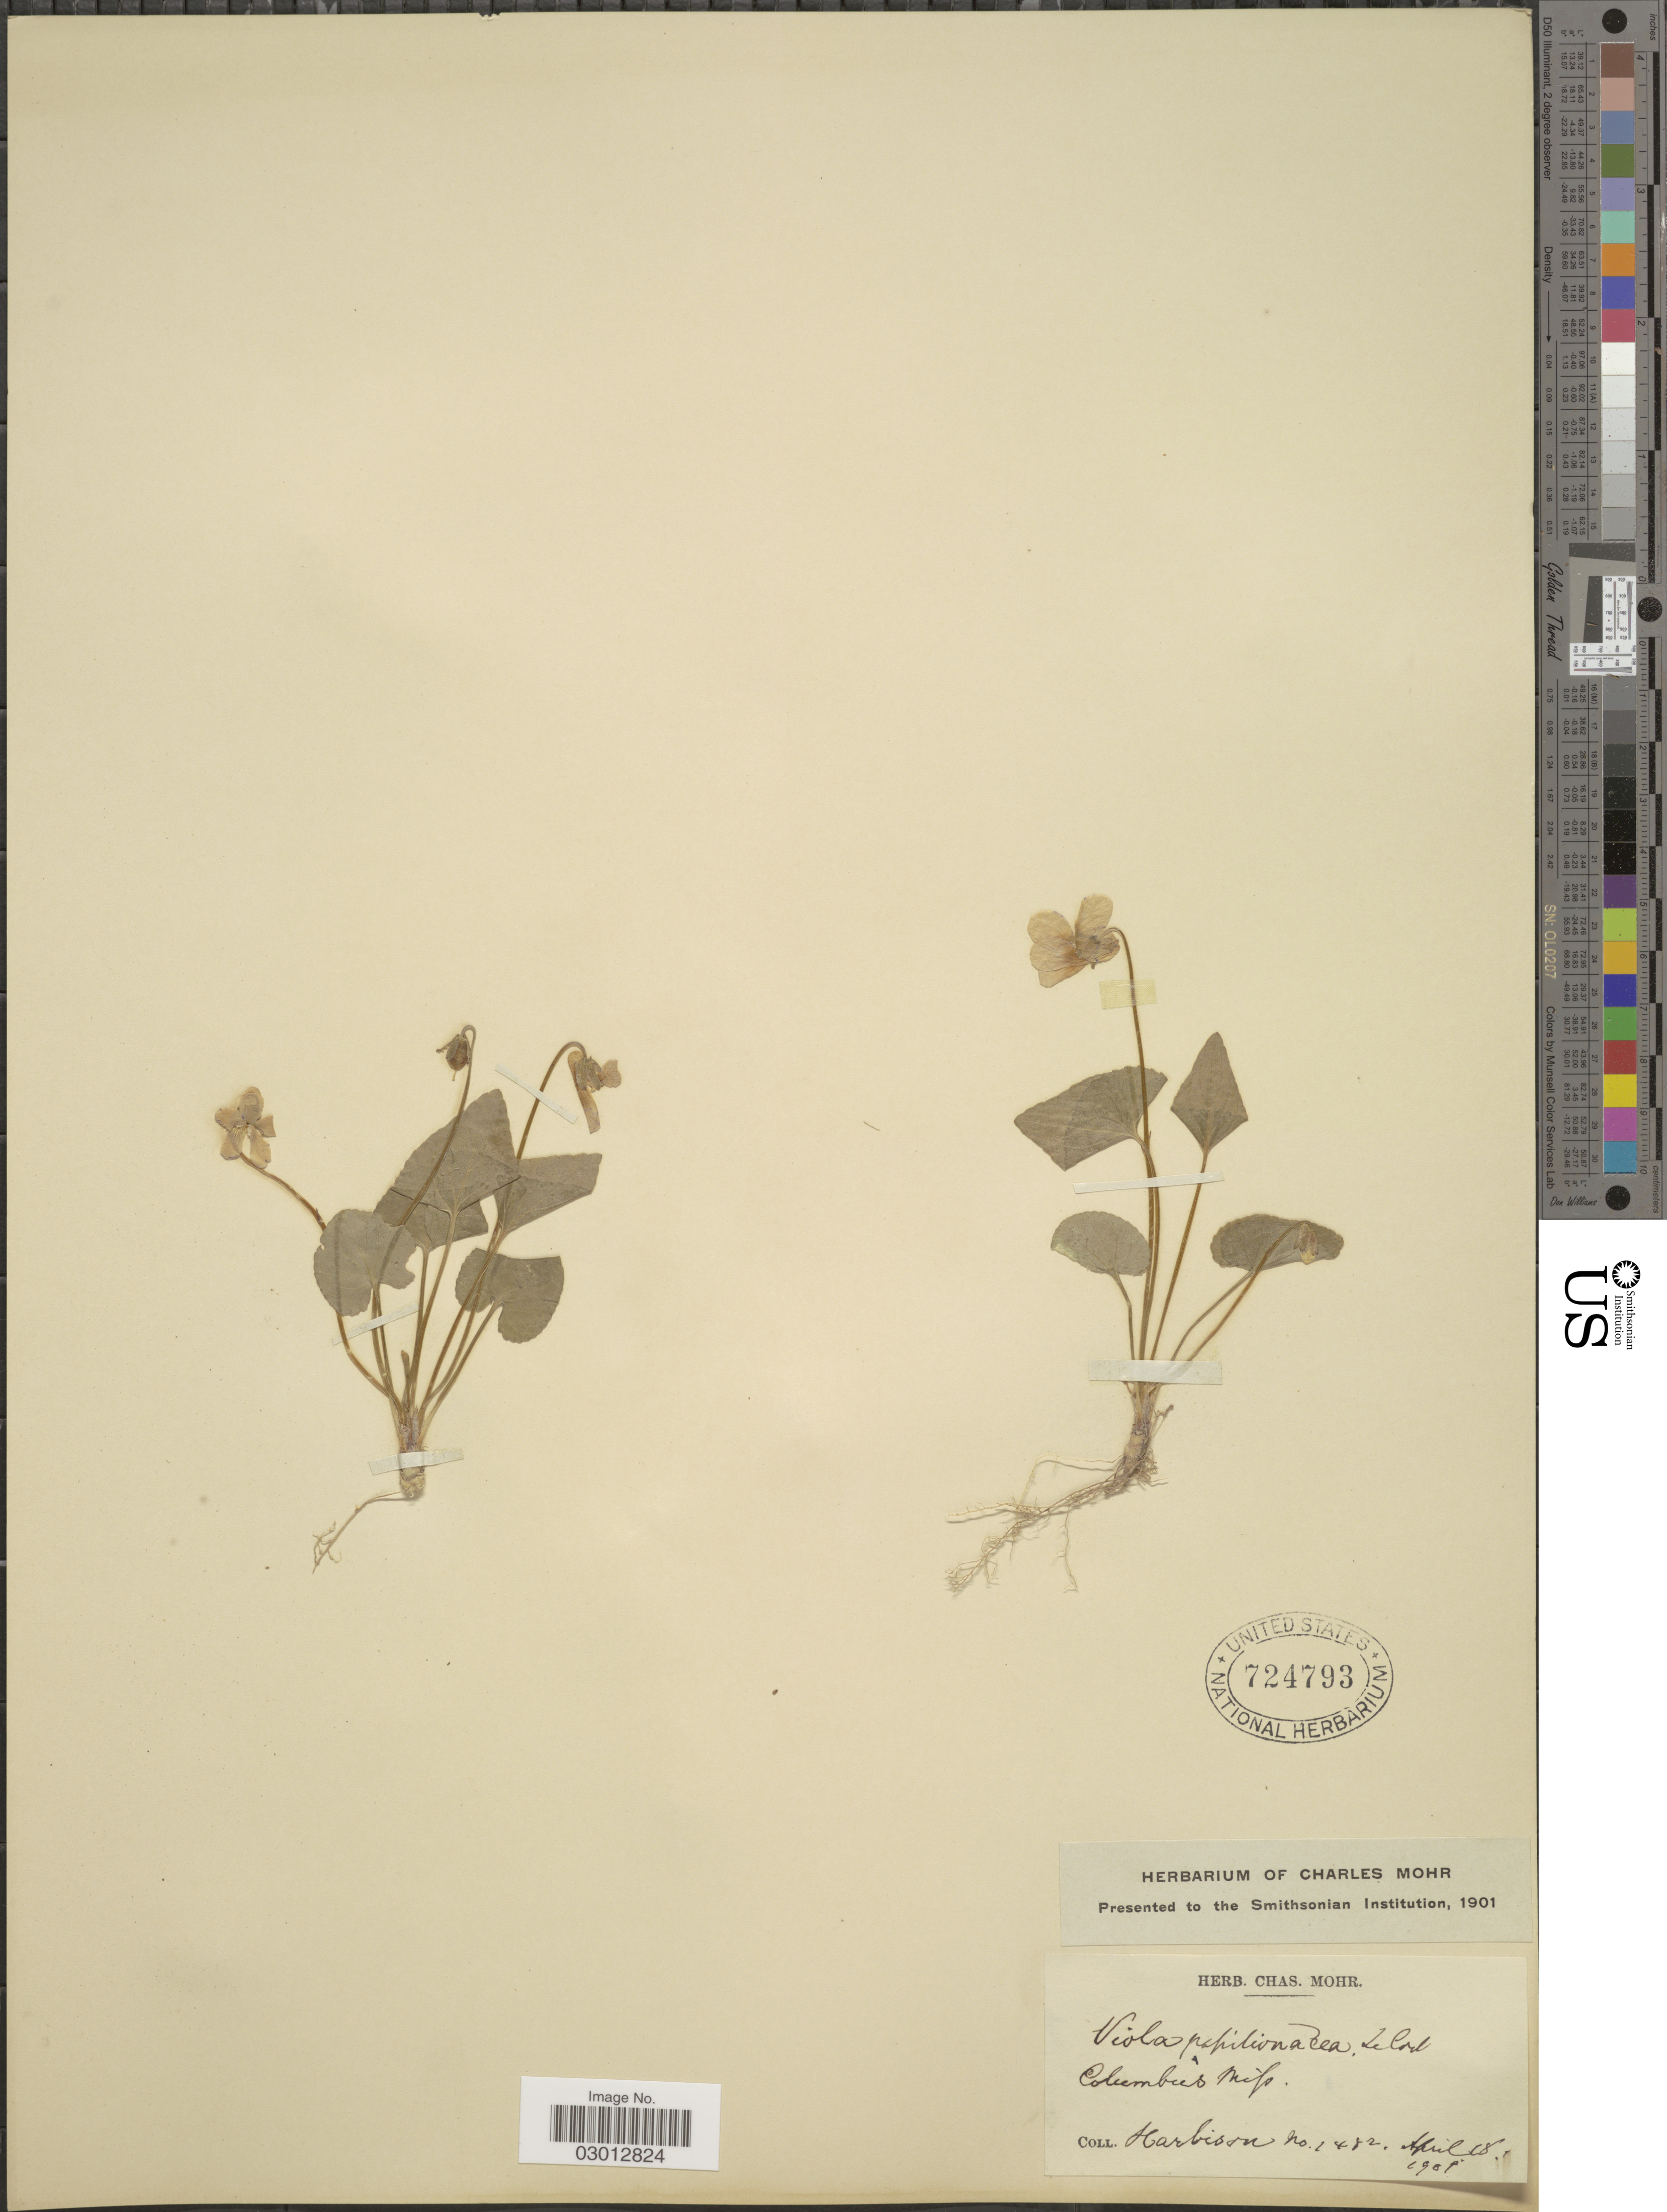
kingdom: Plantae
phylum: Tracheophyta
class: Magnoliopsida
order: Malpighiales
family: Violaceae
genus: Viola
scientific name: Viola papilionacea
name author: Pursh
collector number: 1482*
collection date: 1909-04-18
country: United States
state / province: Mississippi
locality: Columbus Miss.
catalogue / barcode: US 724793